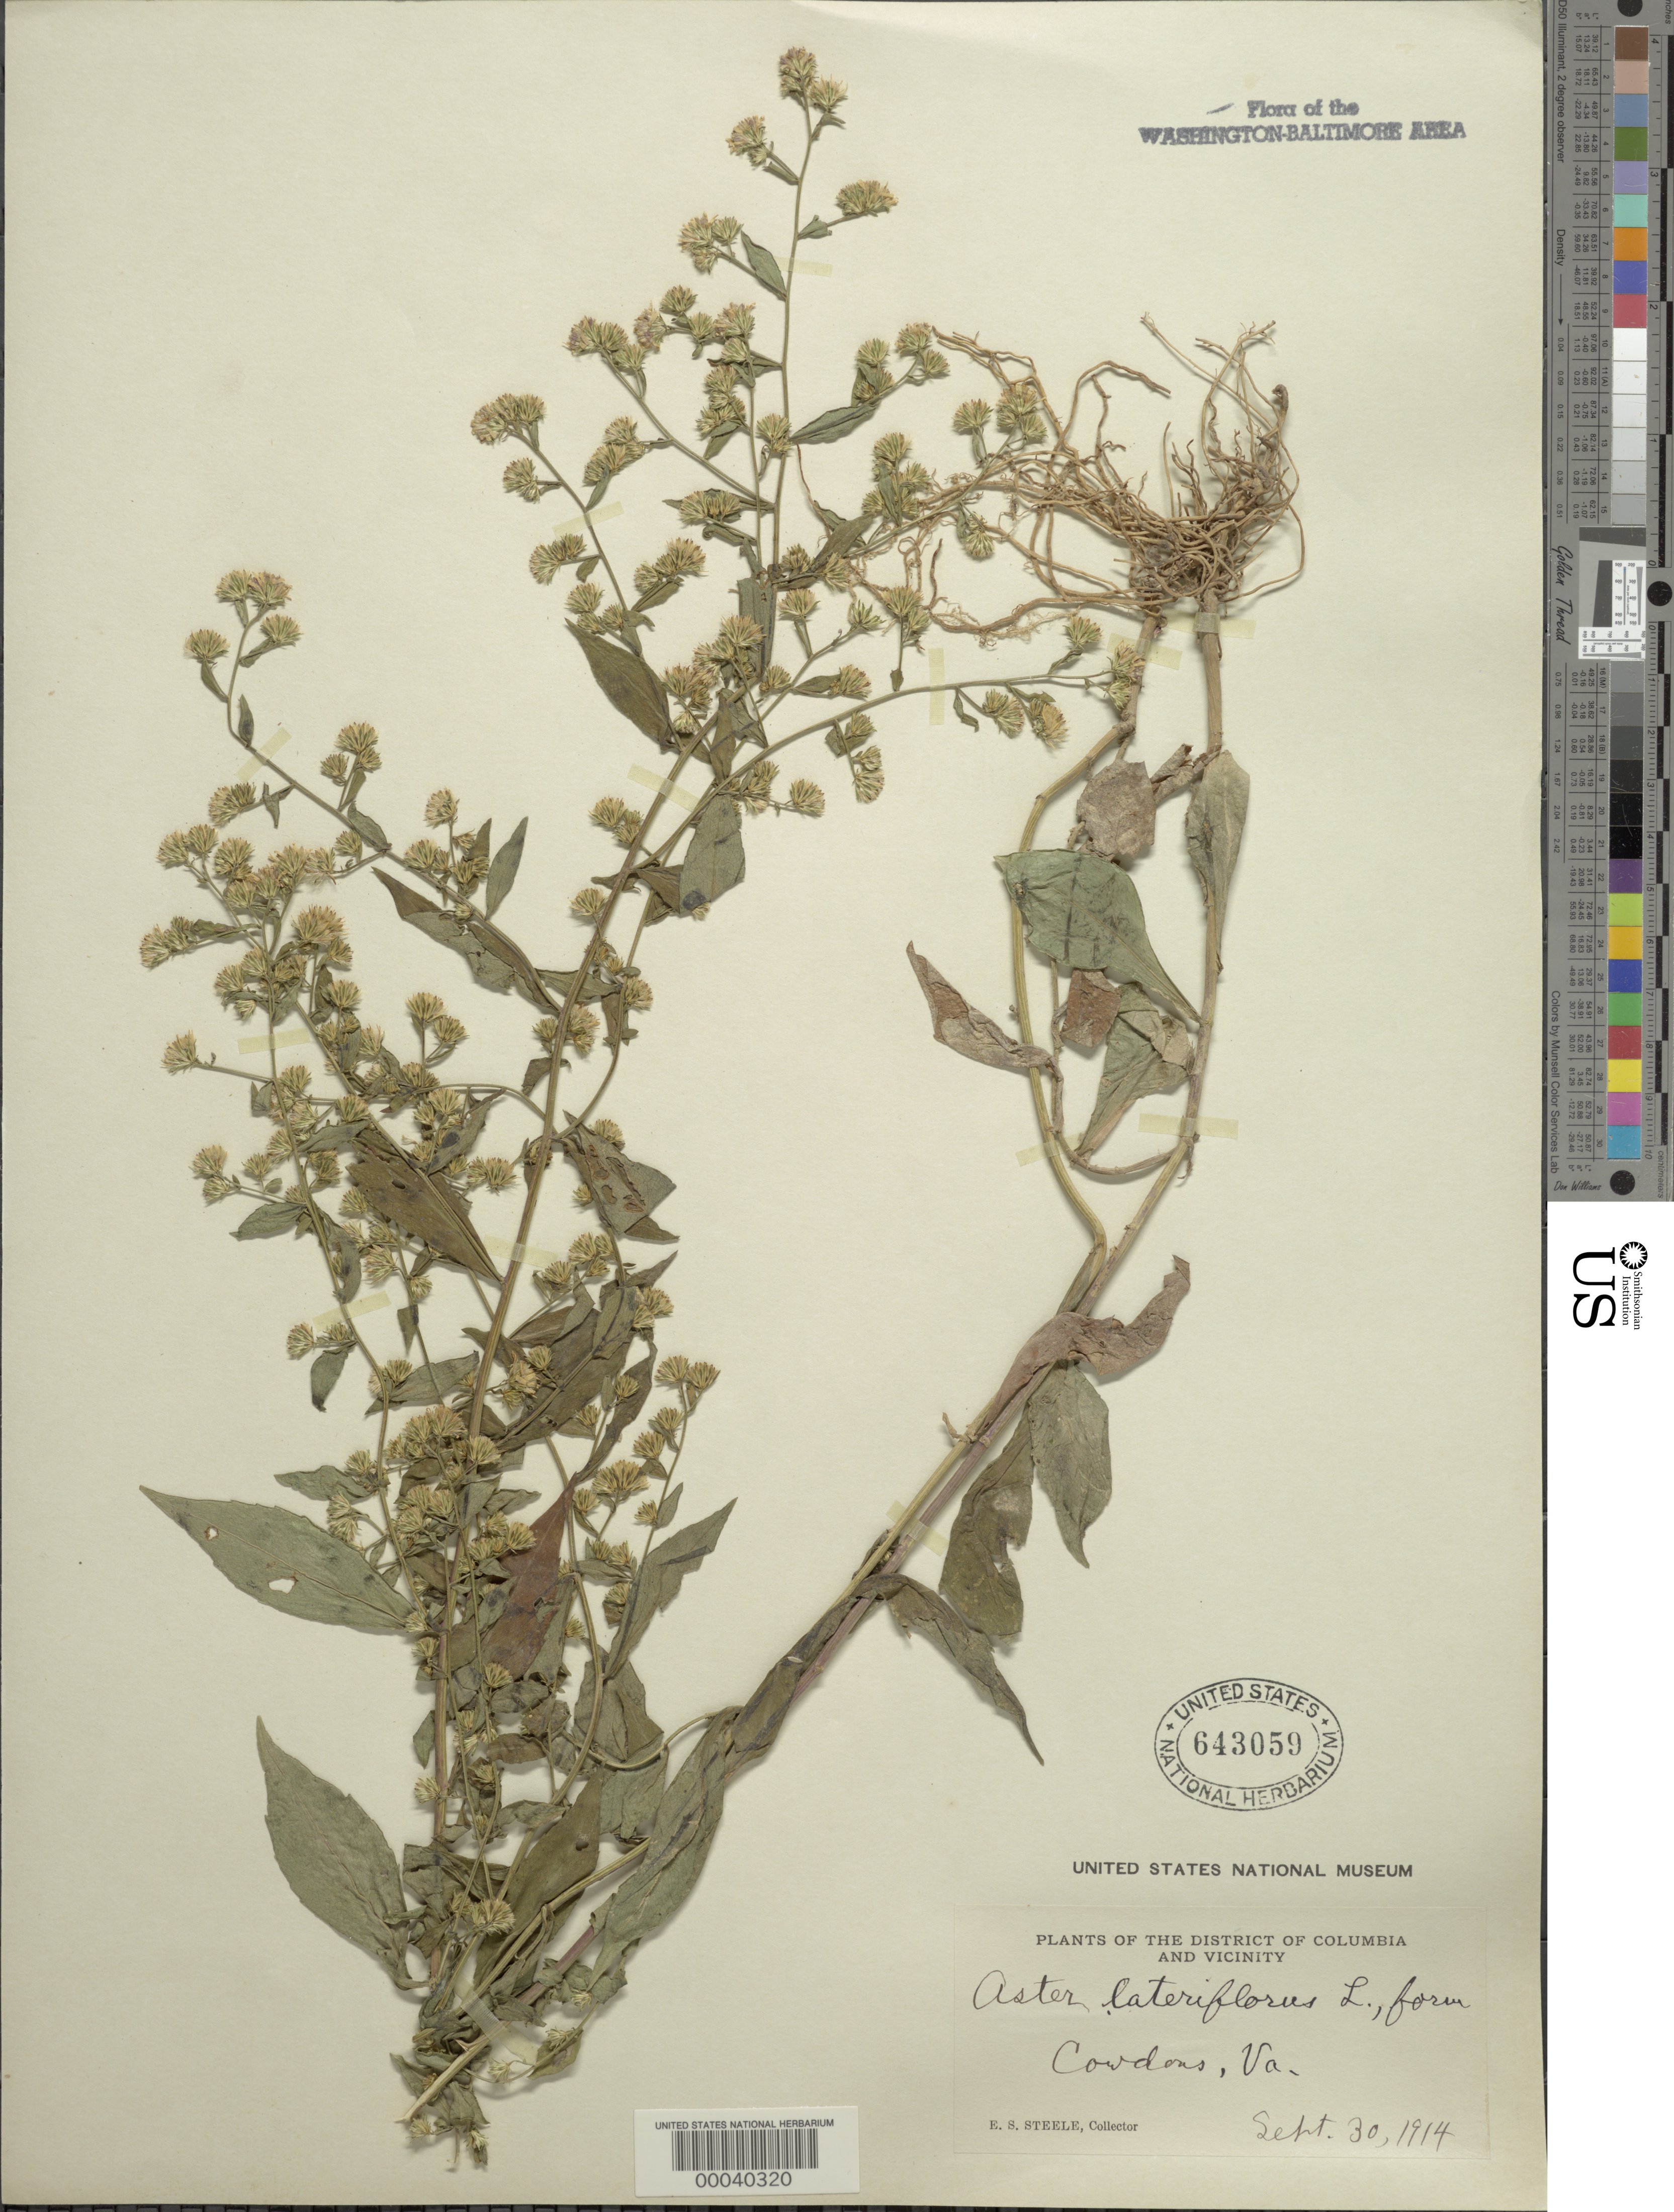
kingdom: Plantae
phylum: Tracheophyta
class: Magnoliopsida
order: Asterales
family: Asteraceae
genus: Symphyotrichum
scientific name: Symphyotrichum lateriflorum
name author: (L.) Á. Löve & D. Löve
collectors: E. Steele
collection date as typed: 30 Sep 1914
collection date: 1914-09-30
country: United States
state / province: Virginia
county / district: Arlington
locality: Cowdons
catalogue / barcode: US 643059